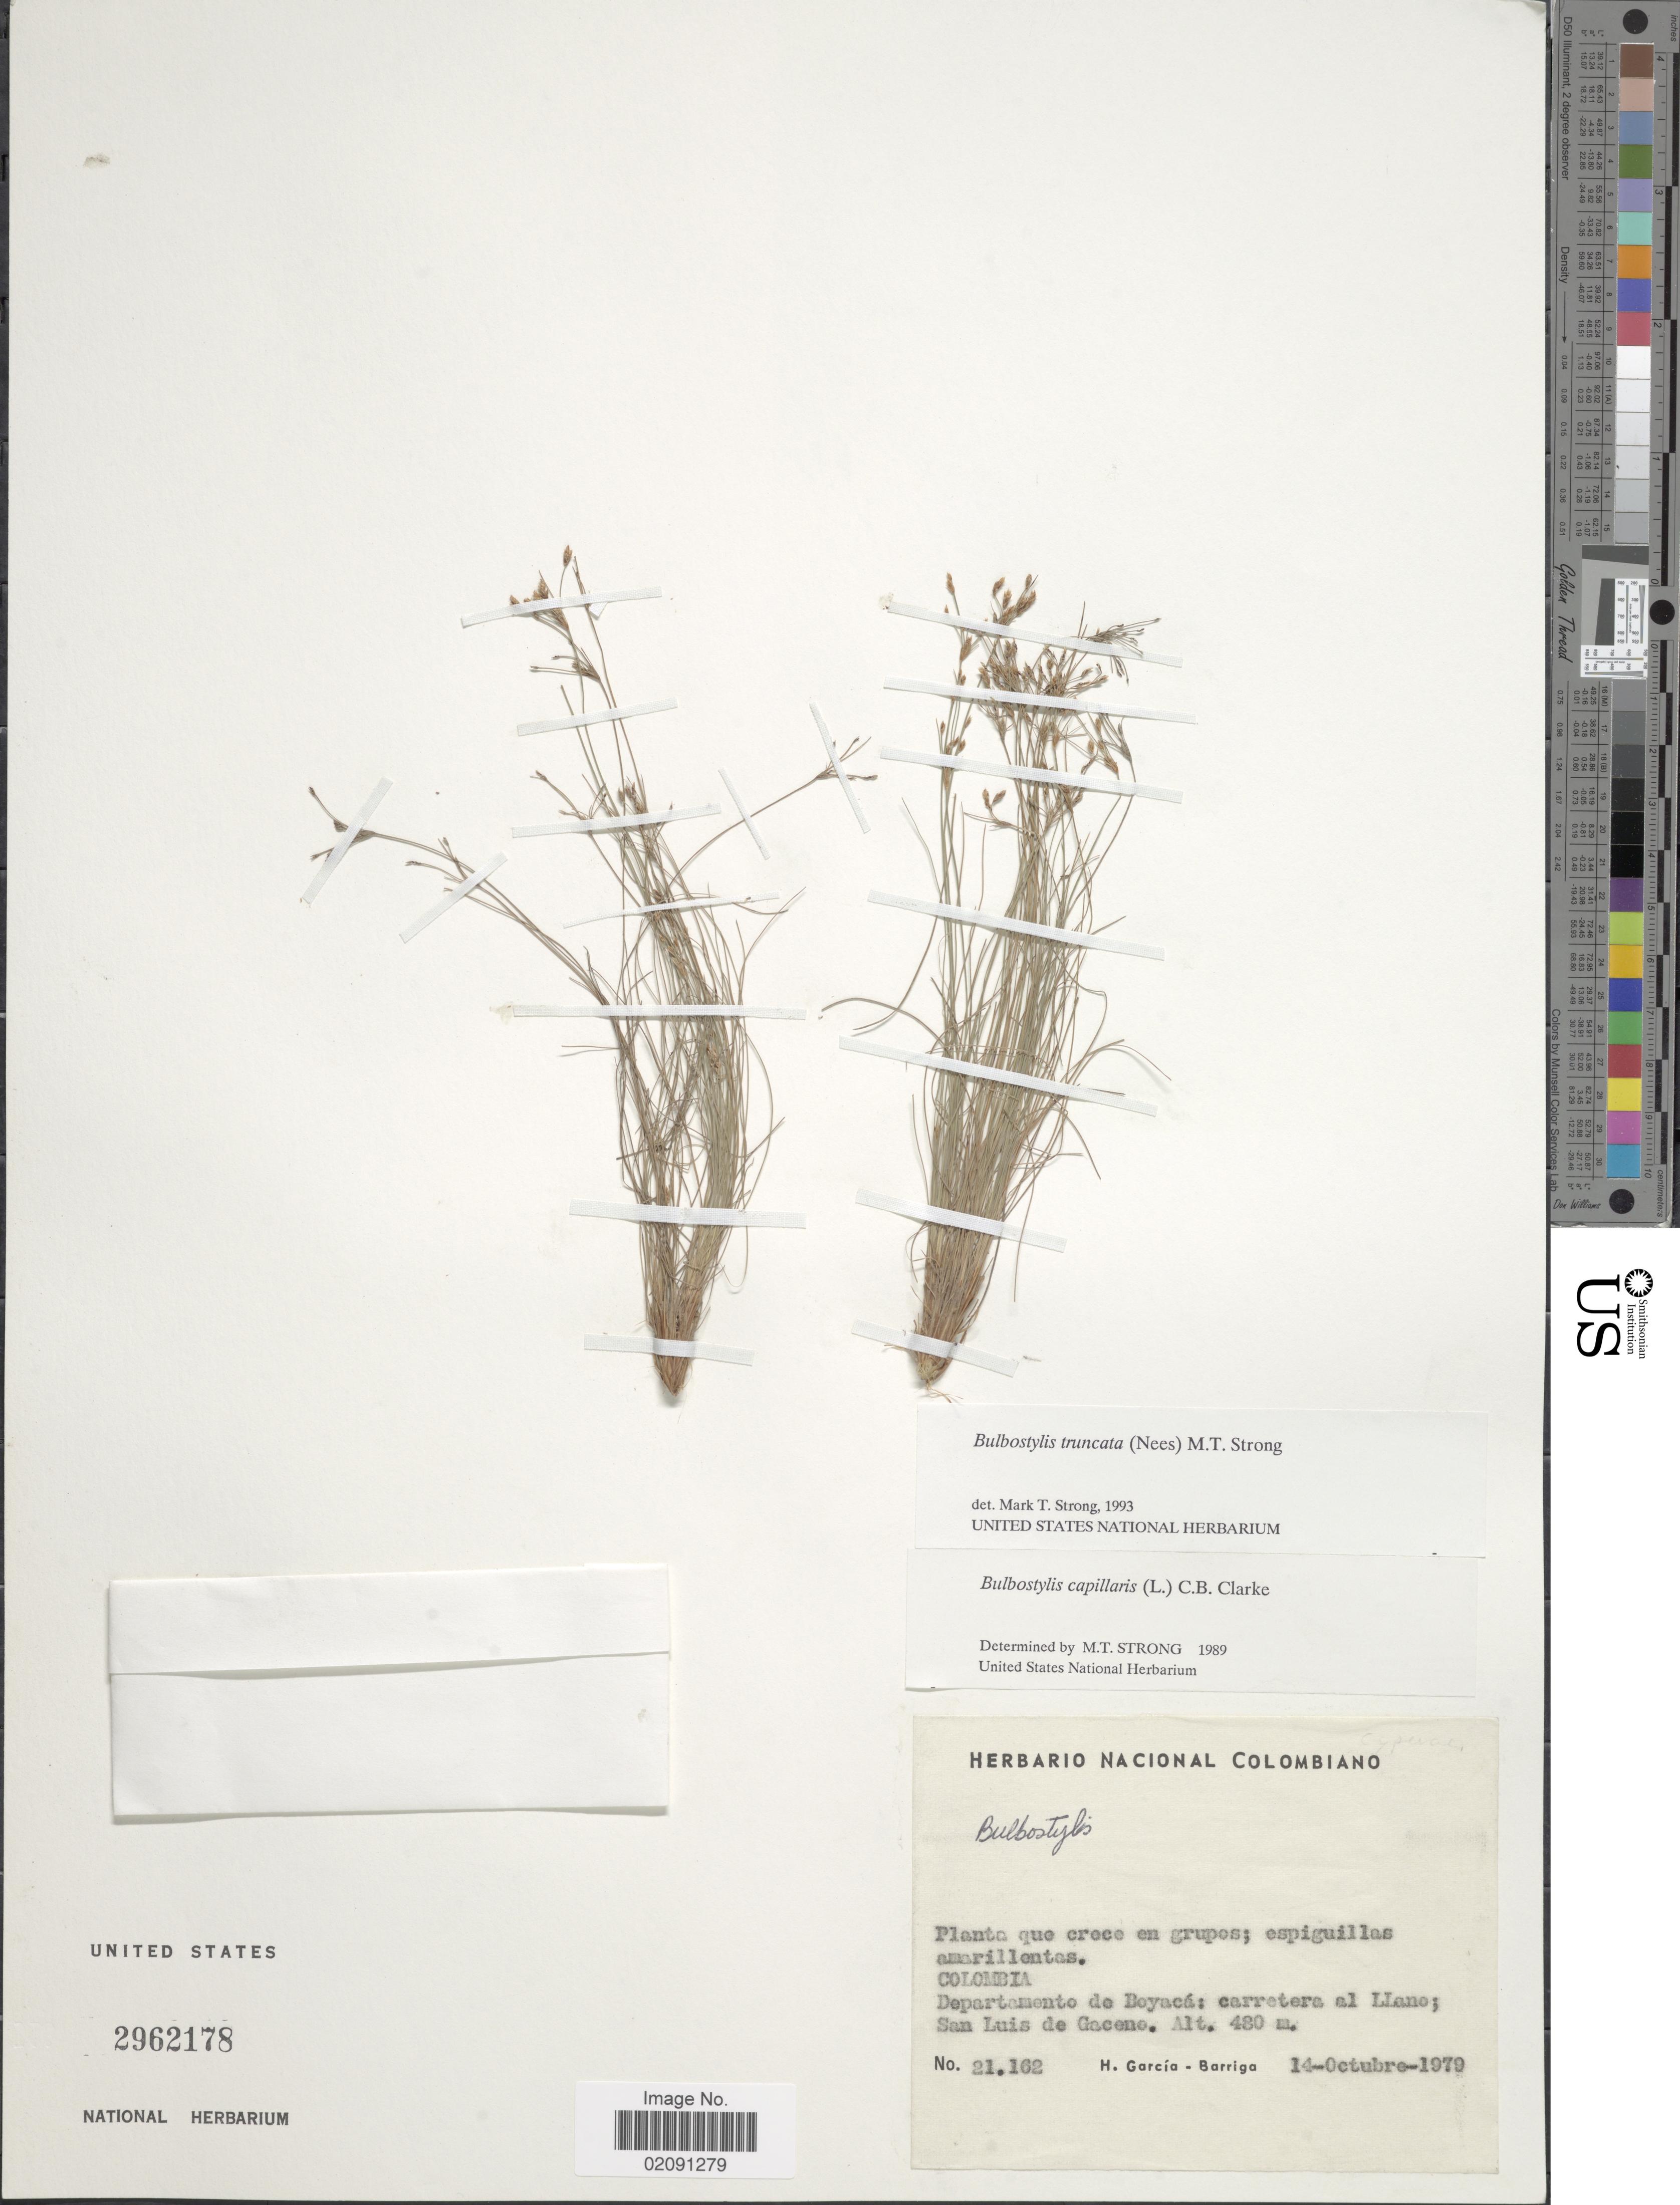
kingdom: Plantae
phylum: Tracheophyta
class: Liliopsida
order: Poales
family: Cyperaceae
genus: Bulbostylis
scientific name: Bulbostylis truncata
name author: (Nees) M.T. Strong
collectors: H. García Barriga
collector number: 21162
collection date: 1979-10-14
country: Colombia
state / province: Boyacá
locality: Carretera al Llano, San Luis de Gacene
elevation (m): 480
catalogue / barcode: US 2962178